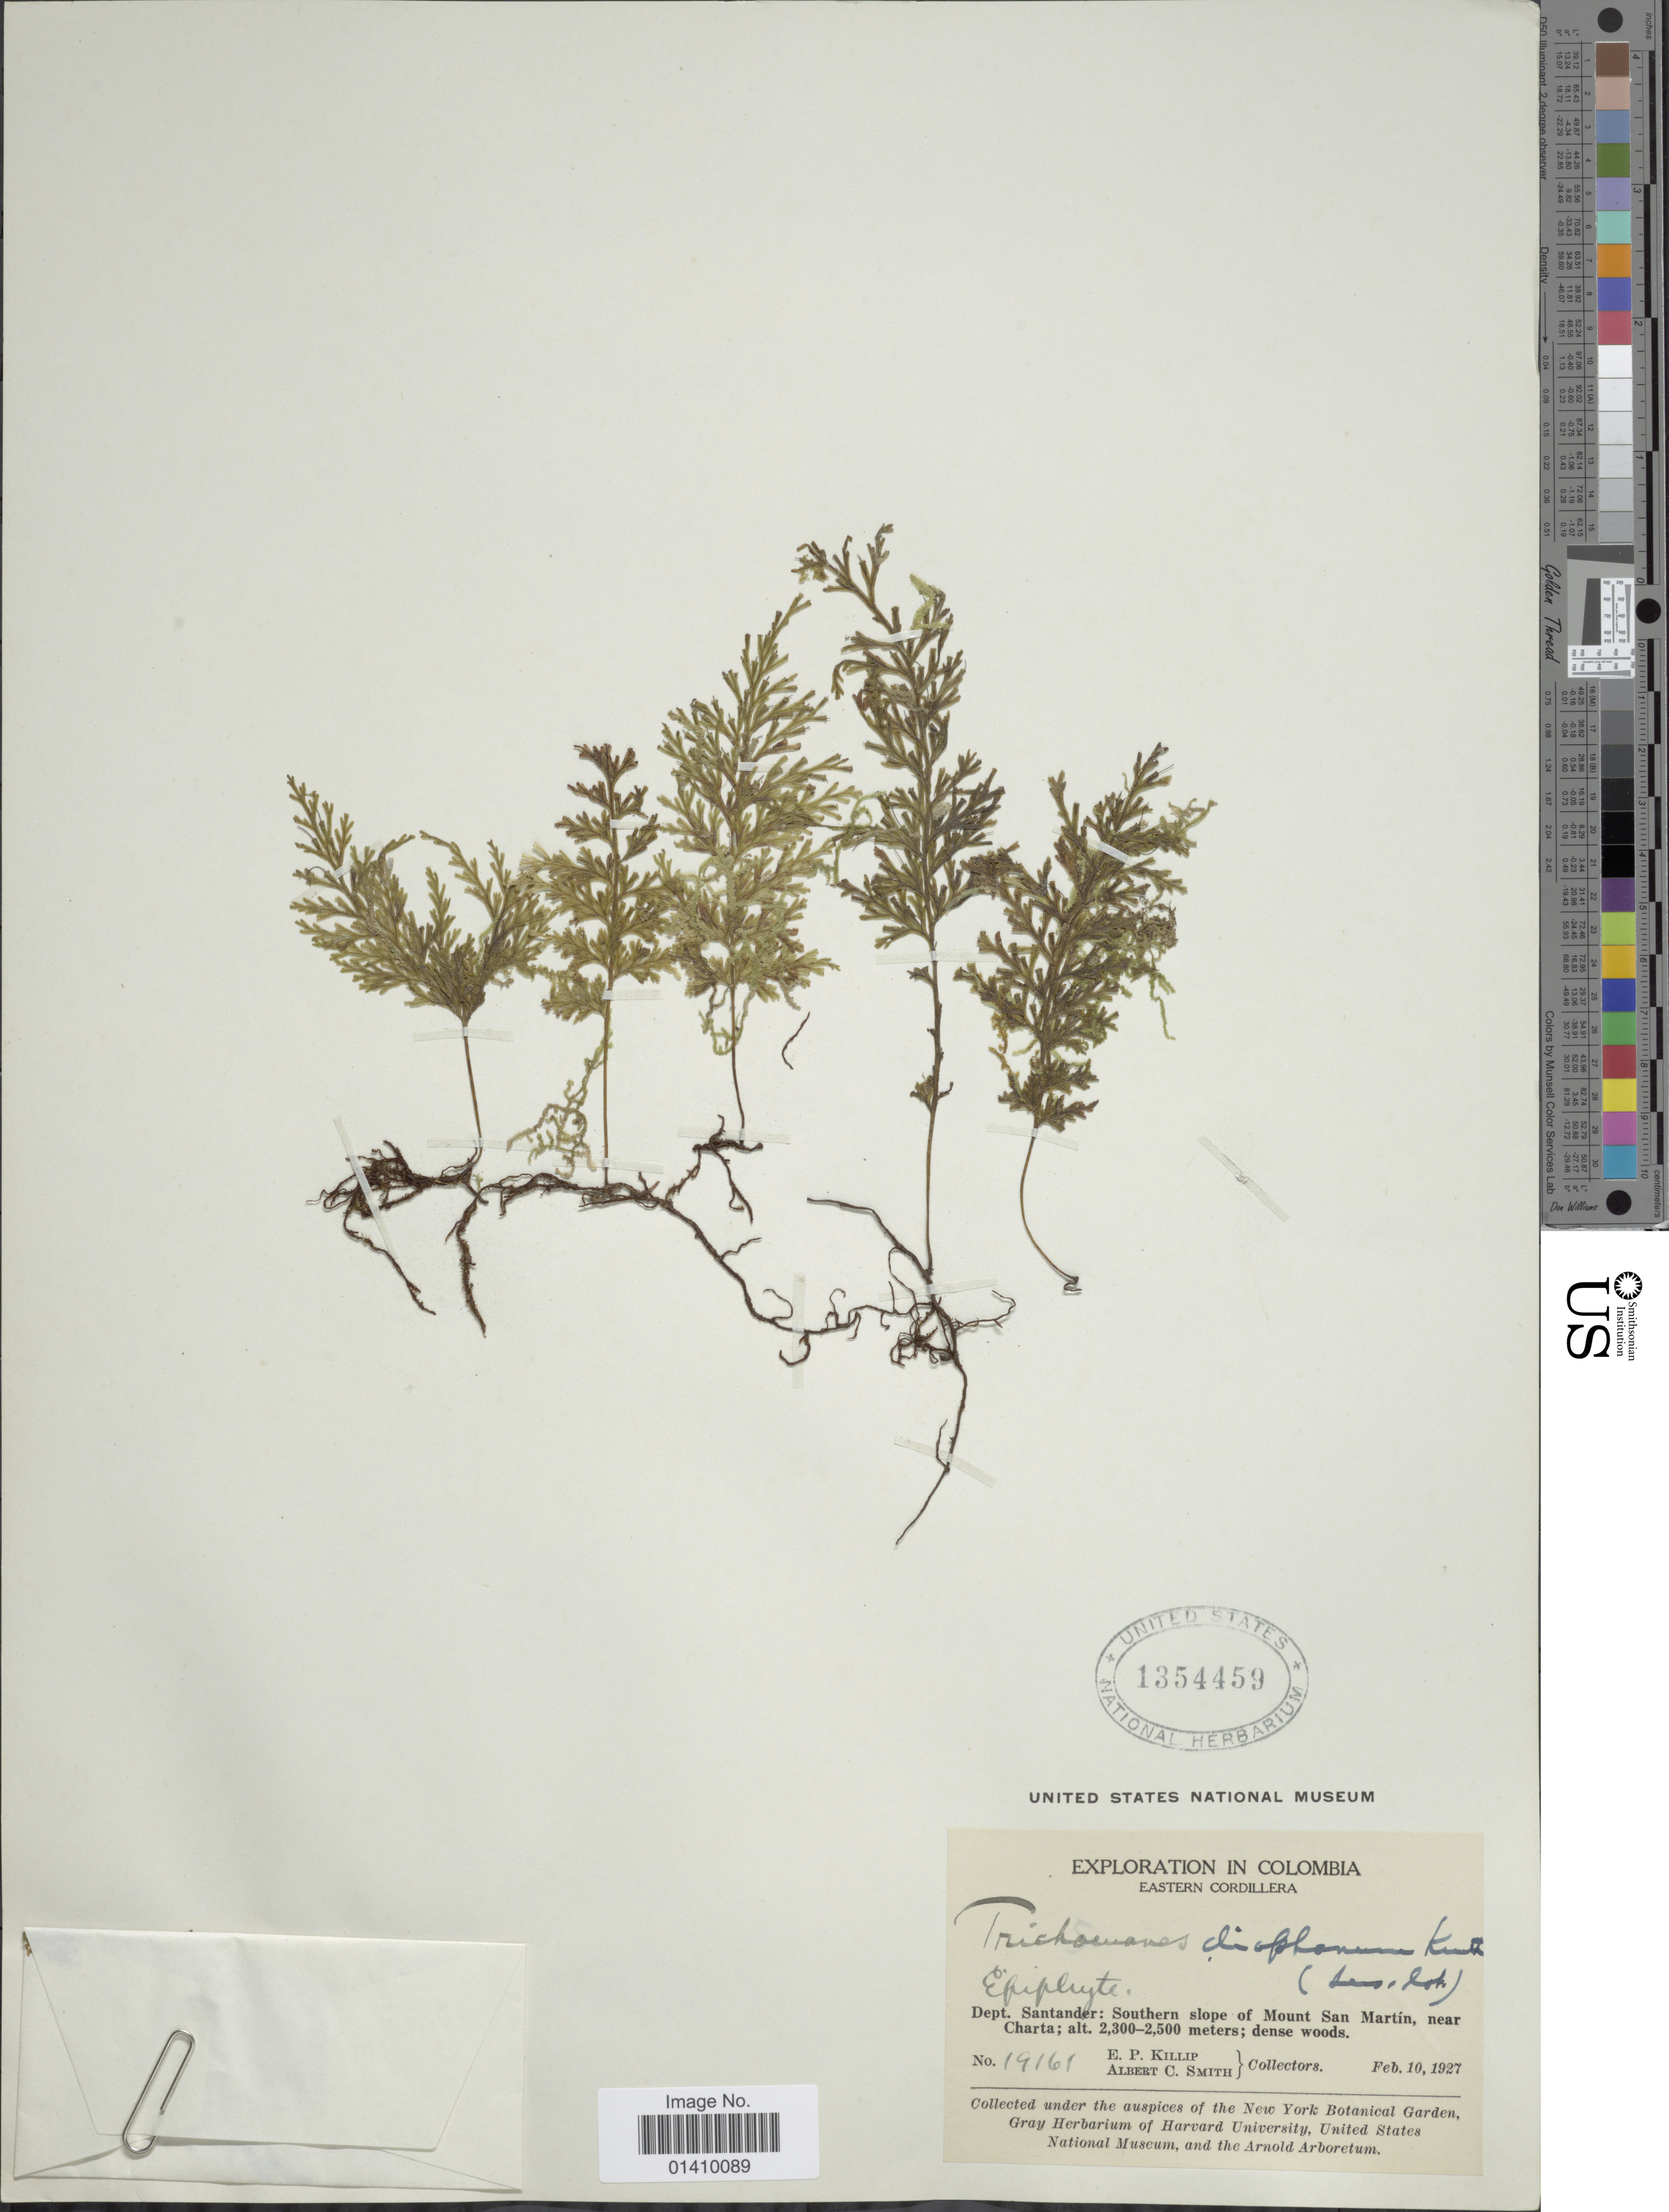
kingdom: Plantae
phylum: Tracheophyta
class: Polypodiopsida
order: Hymenophyllales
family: Hymenophyllaceae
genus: Polyphlebium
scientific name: Polyphlebium diaphanum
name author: (Kunth) Ebihara & Dubuisson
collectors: E. P. Killip & A. C. Smith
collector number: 19161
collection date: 1927-02-10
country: Colombia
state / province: Santander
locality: Eastern Cordillera dept. Santander: southern slope of Mount San Martin near Charta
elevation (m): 2300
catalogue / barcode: US 1354459